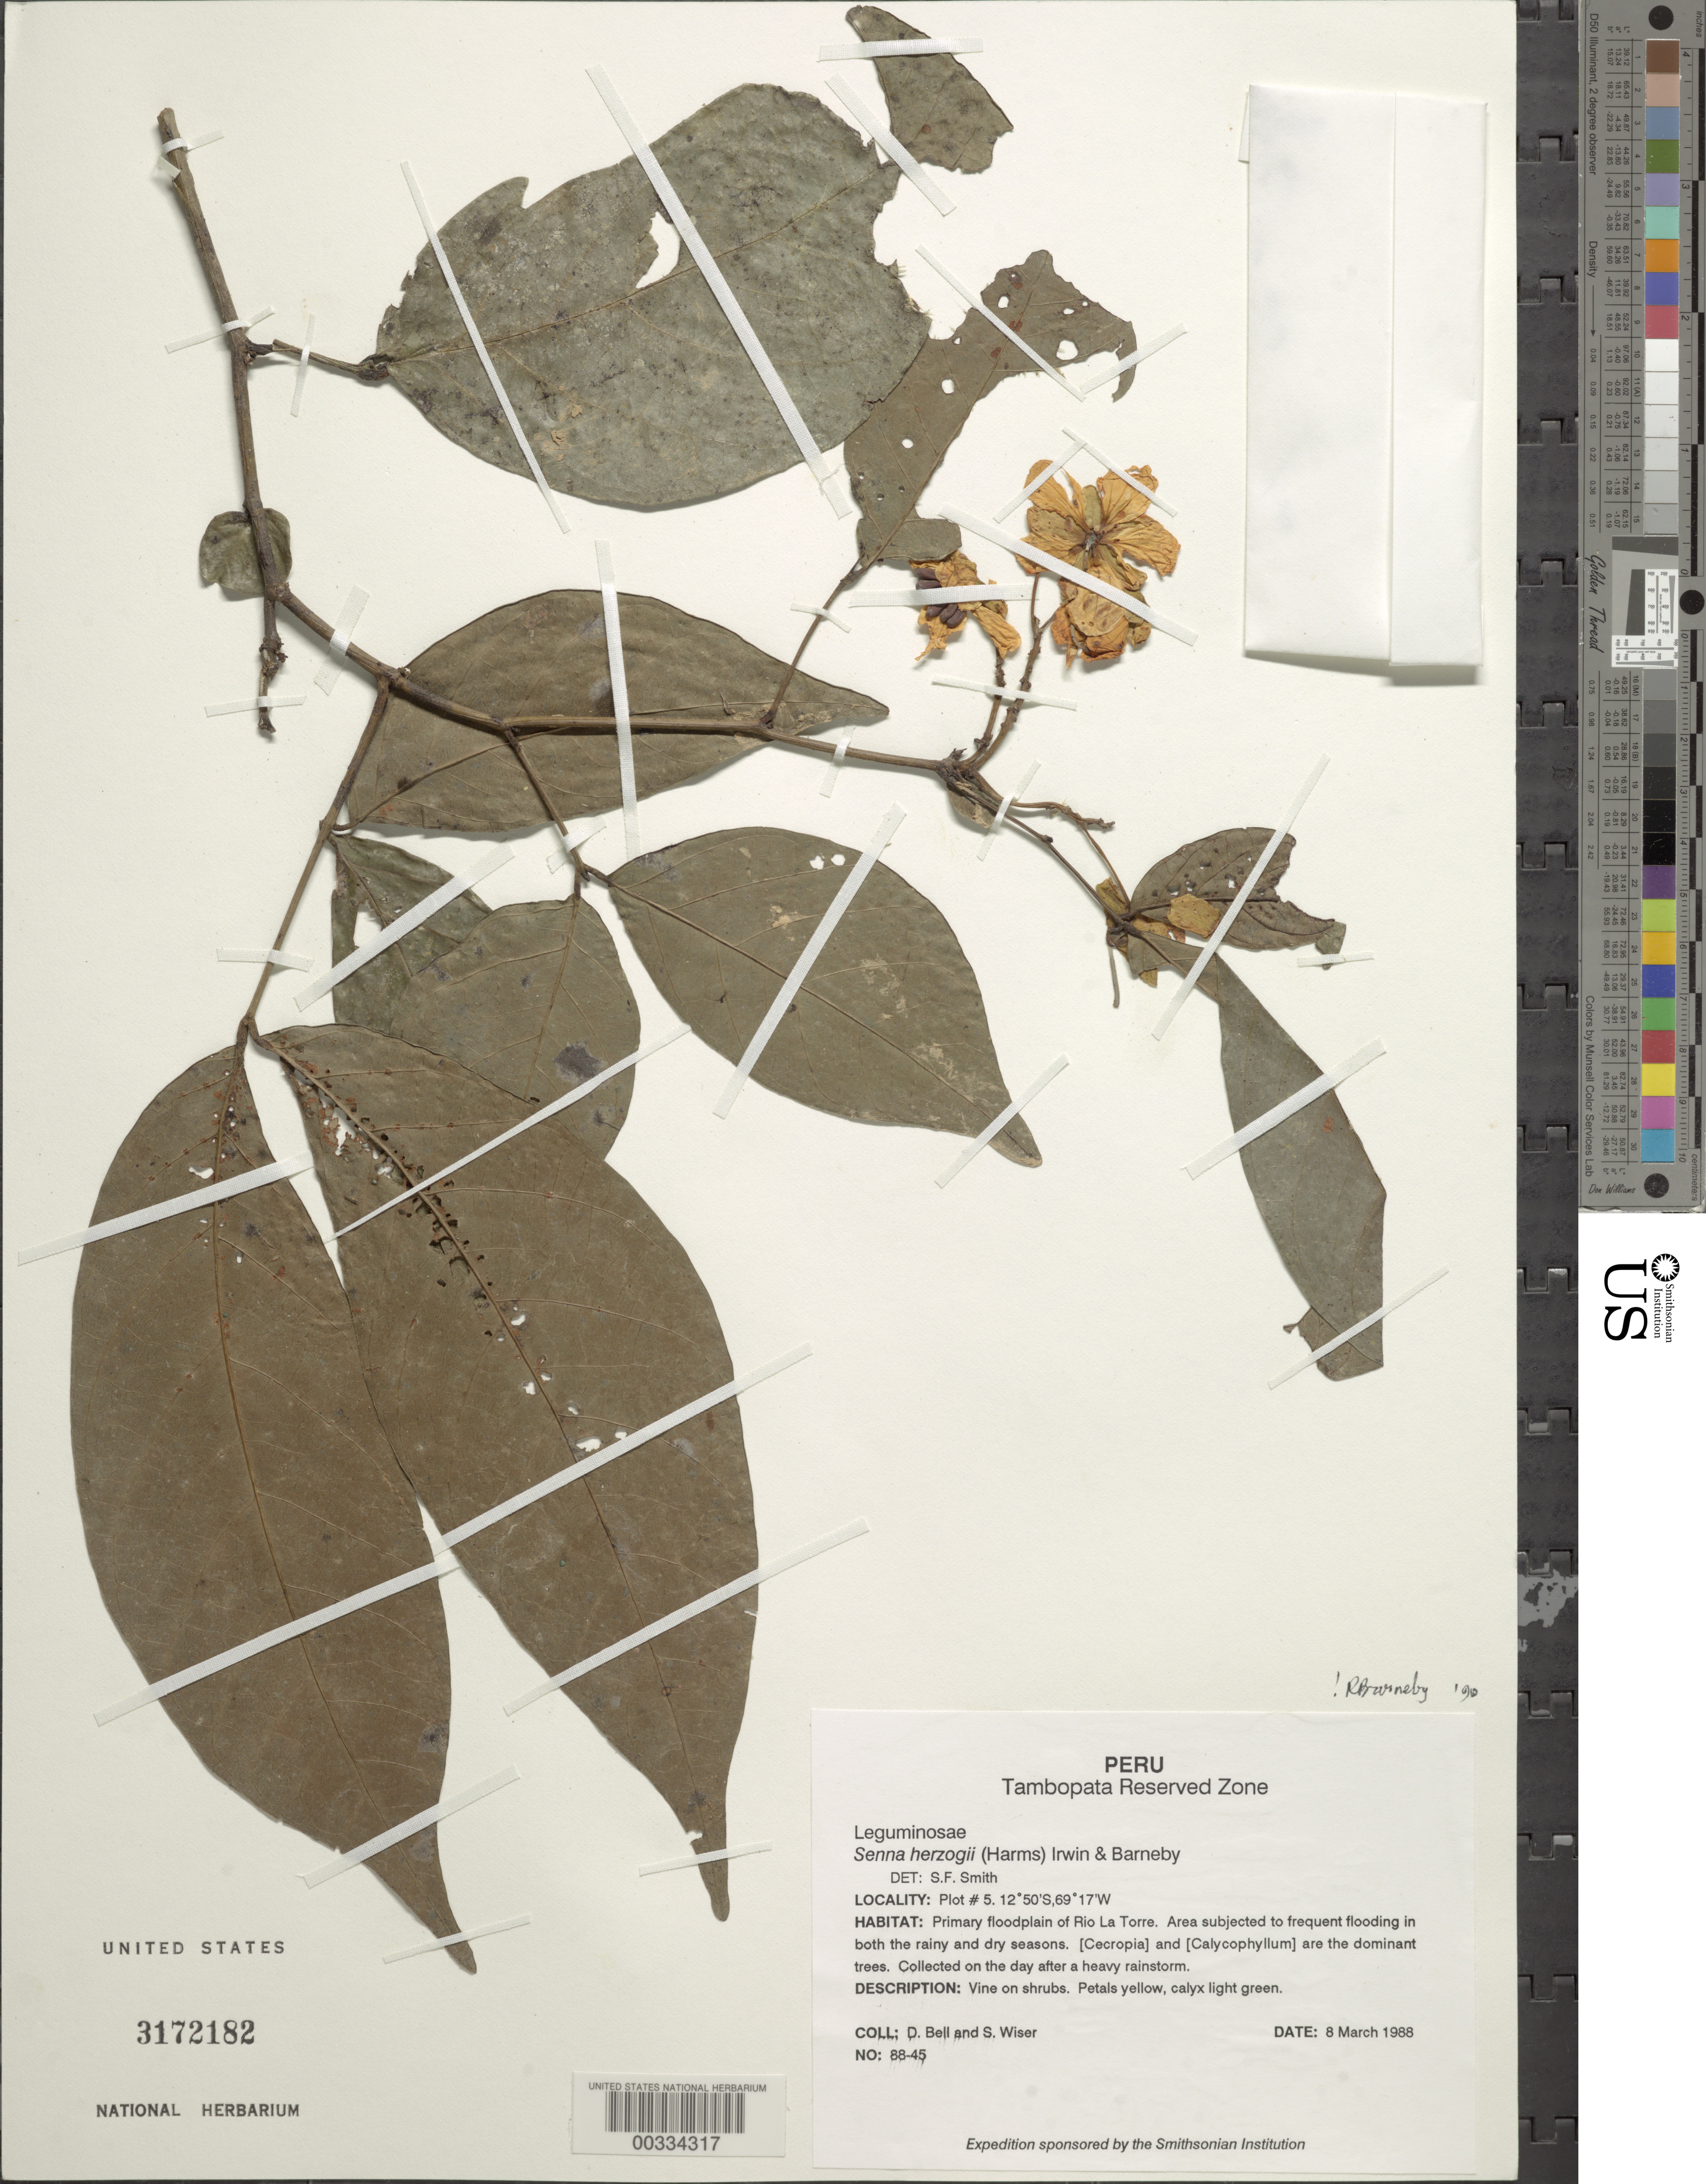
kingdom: Plantae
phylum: Tracheophyta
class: Magnoliopsida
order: Fabales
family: Fabaceae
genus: Senna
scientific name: Senna herzogii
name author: (Harms) H.S. Irwin & Barneby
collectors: D. A. Bell & S. Wiser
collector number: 88-45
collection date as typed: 08 Mar 1988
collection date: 1988-03-08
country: Peru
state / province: Madre de Dios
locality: Primary floodplain hectare forest plot #5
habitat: Primary floodplain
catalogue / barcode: US 3172182